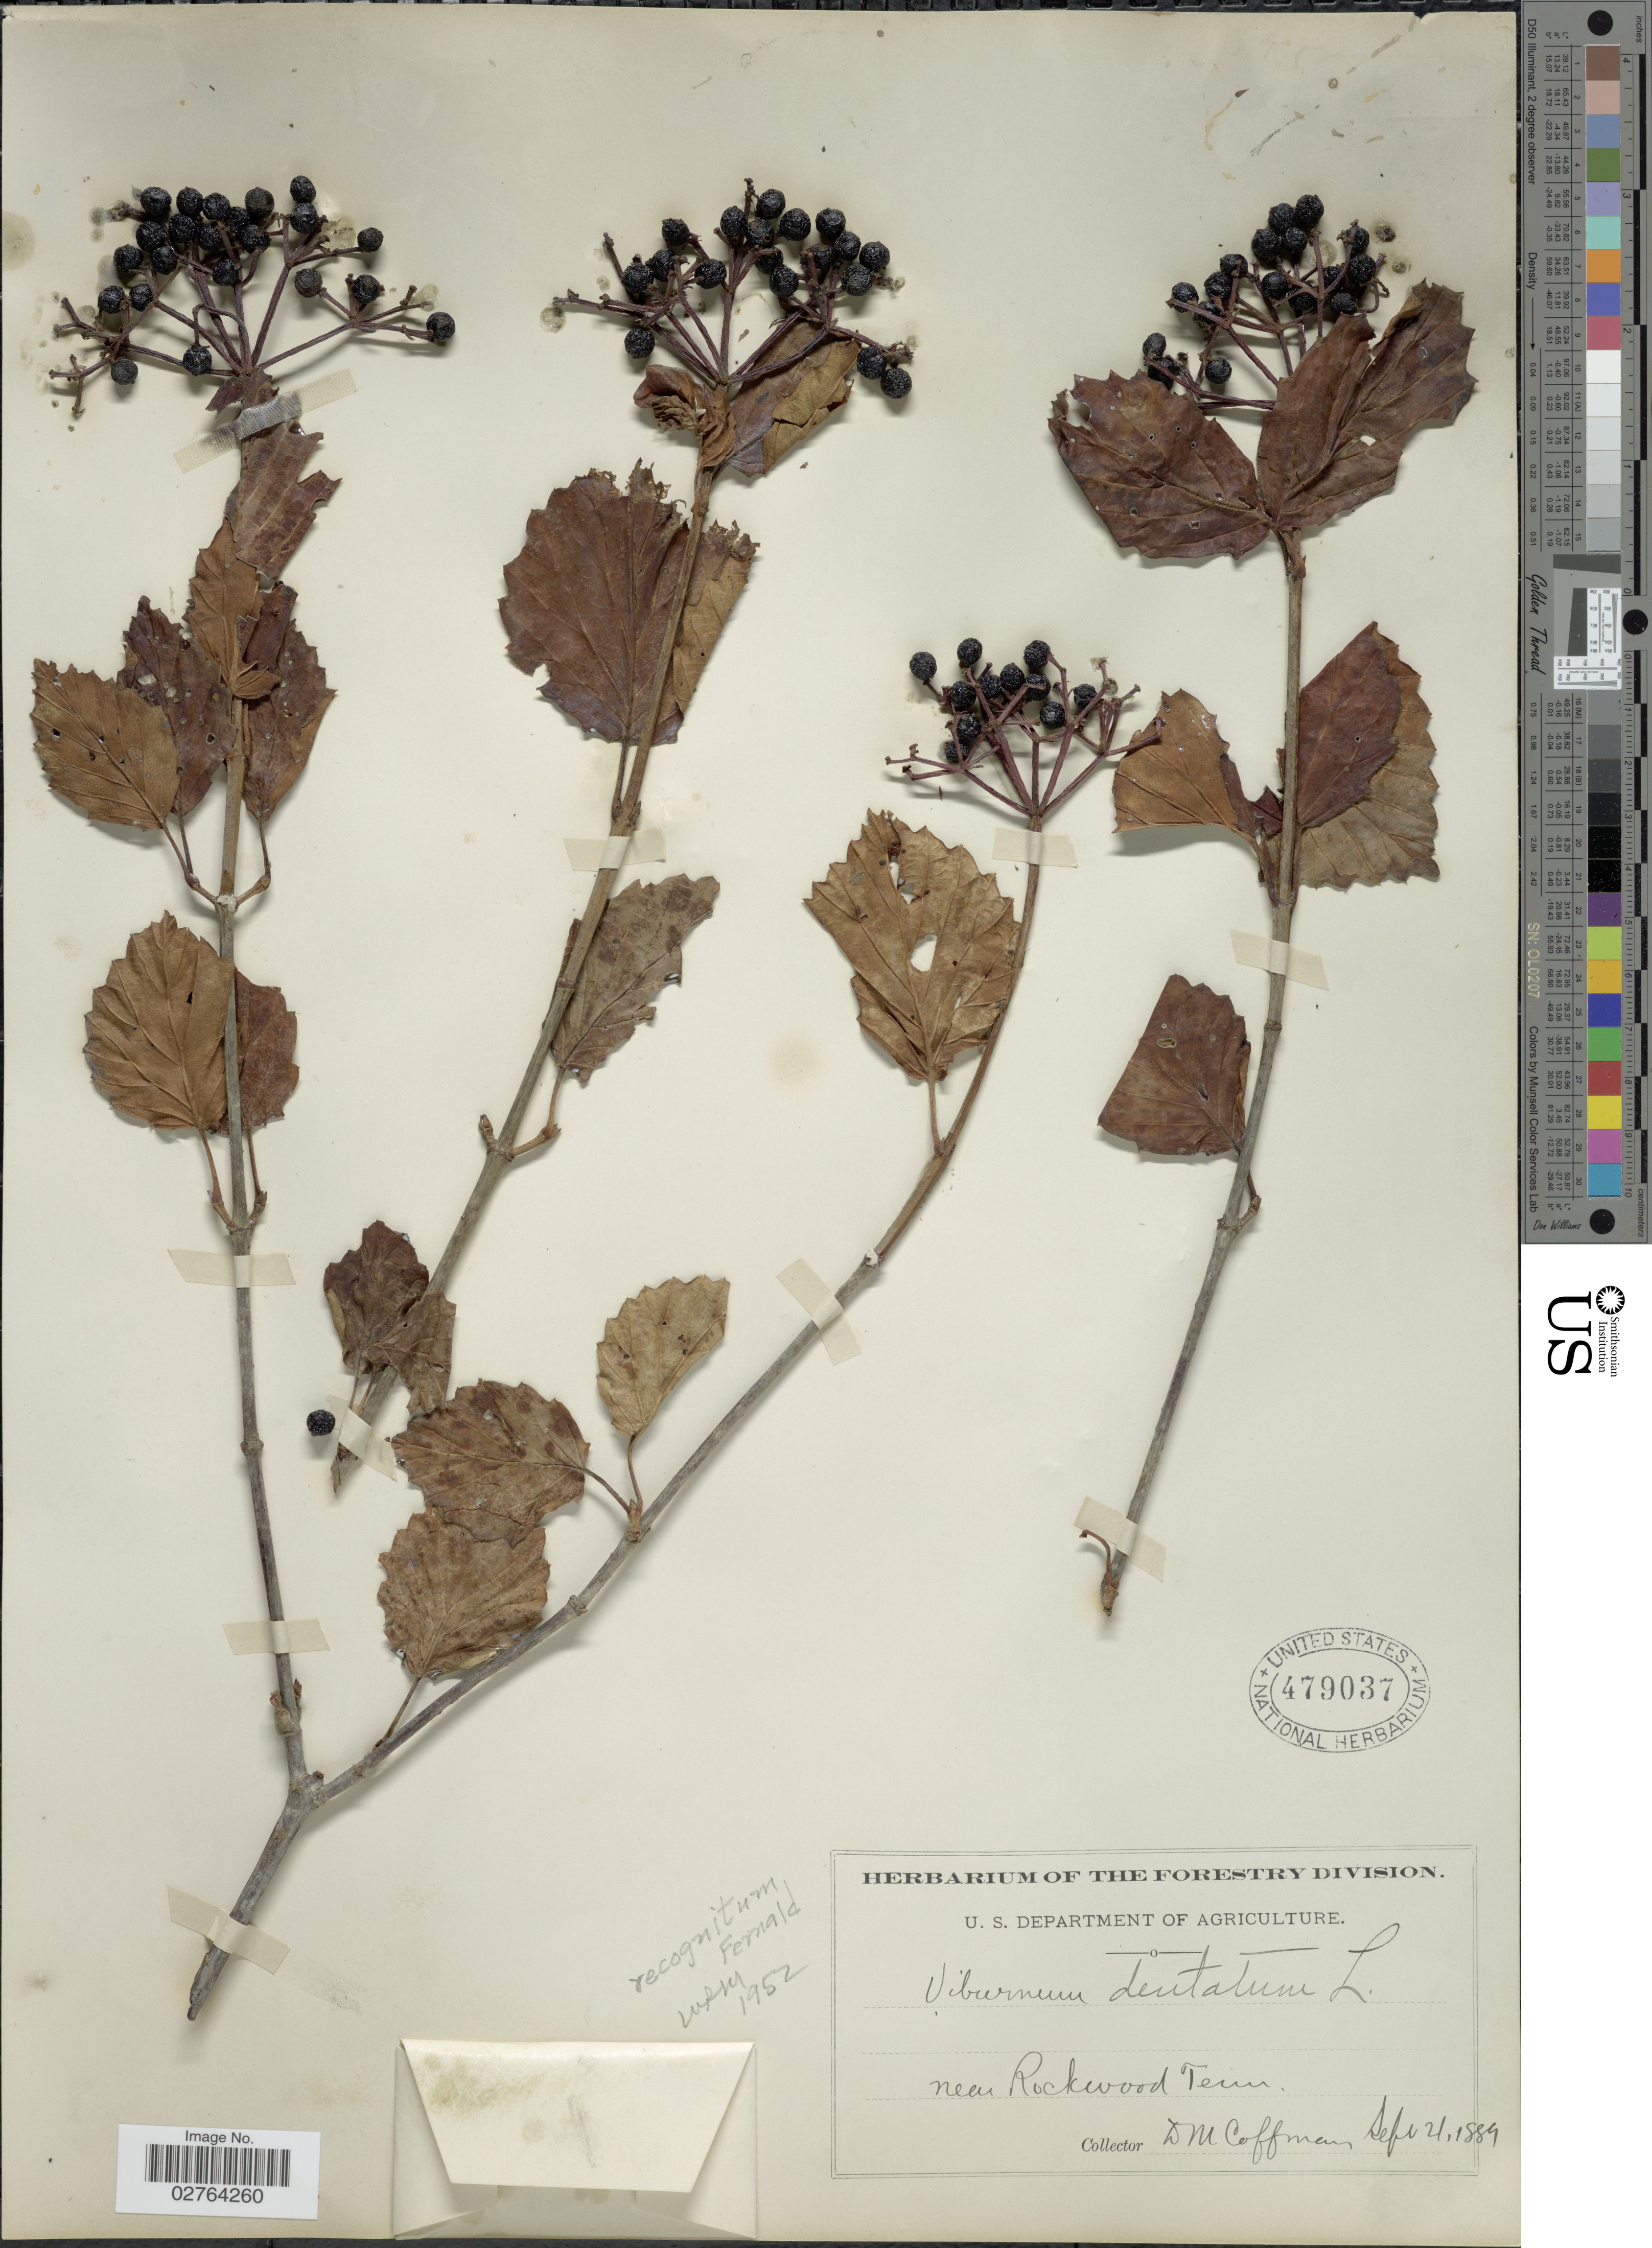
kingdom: Plantae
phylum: Tracheophyta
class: Magnoliopsida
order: Dipsacales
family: Viburnaceae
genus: Viburnum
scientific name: Viburnum recognitum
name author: Fernald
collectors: D. M. Coffman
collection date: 1889-09-21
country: United States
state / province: Tennessee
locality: Near Rockwood, Tenn.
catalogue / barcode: US 479037